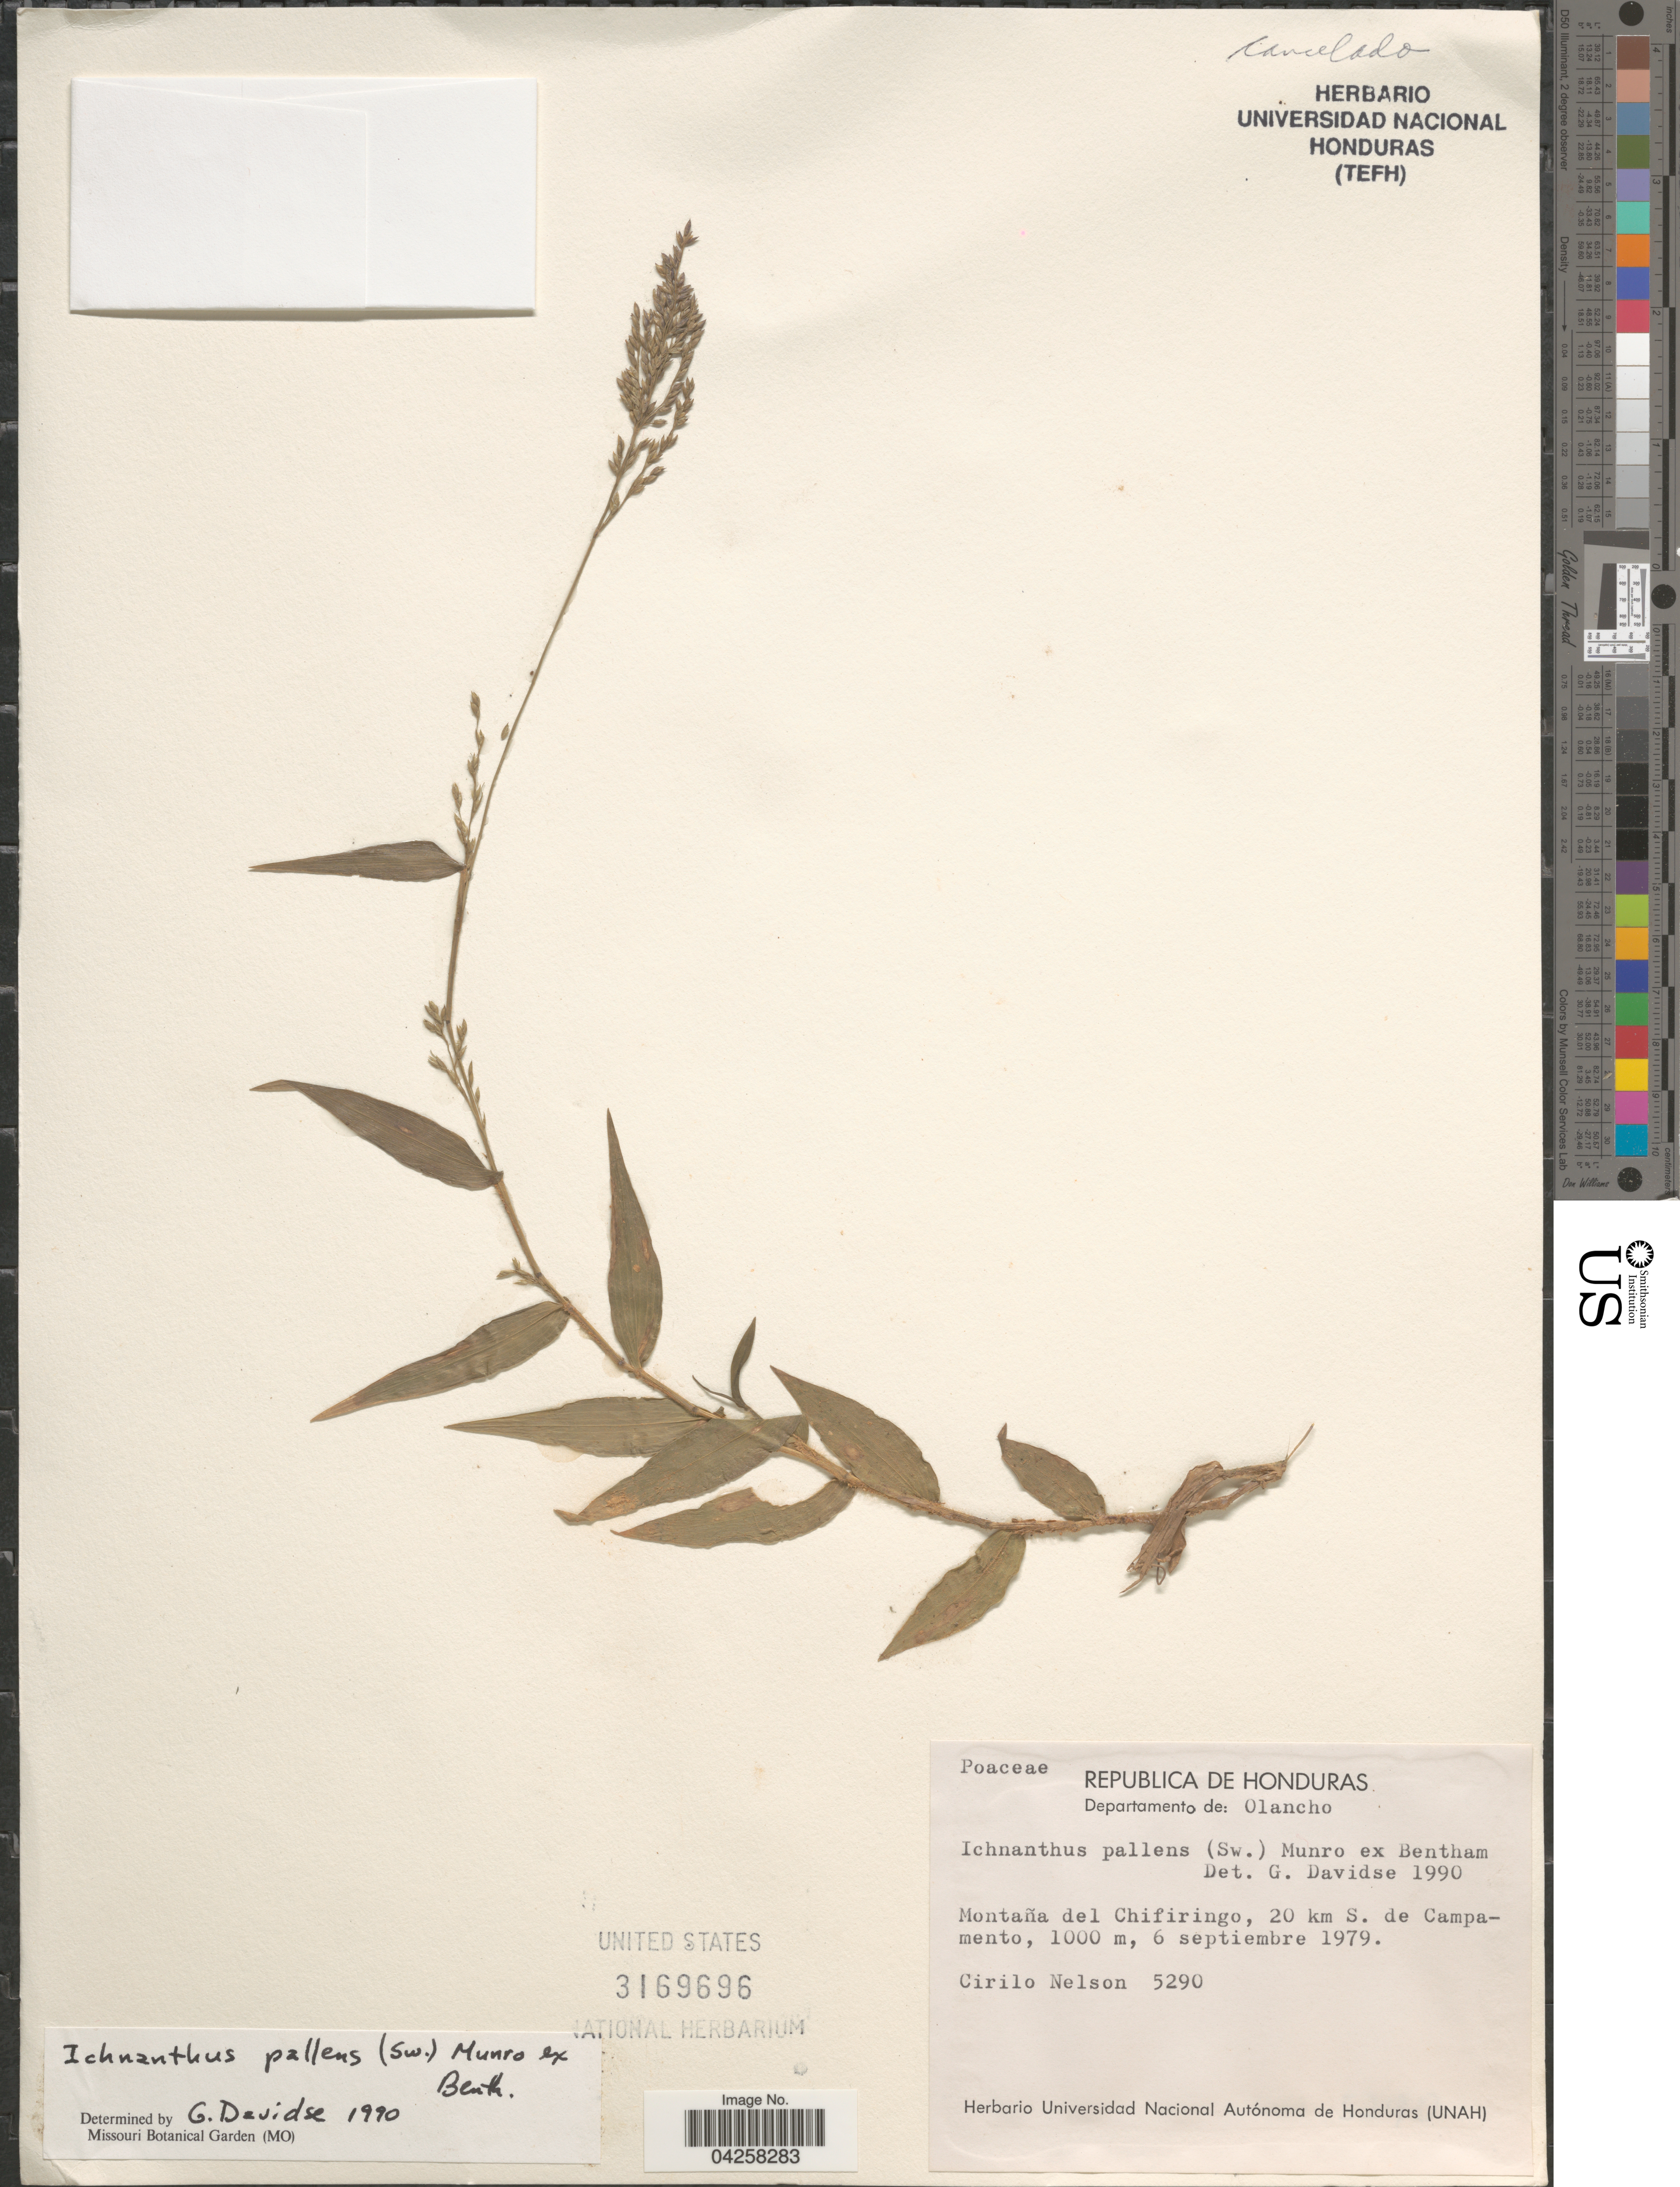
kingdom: Plantae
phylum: Tracheophyta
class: Liliopsida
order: Poales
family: Poaceae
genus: Ichnanthus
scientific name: Ichnanthus pallens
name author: (Sw.) Munro ex Benth.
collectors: C. Nelson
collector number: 5290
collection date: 1979-09-06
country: Honduras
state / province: Olancho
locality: Departamento de: Olancho. Montaña del Chifiringo, 20 km S. de Campamento.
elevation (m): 1000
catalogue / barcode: US 3169696